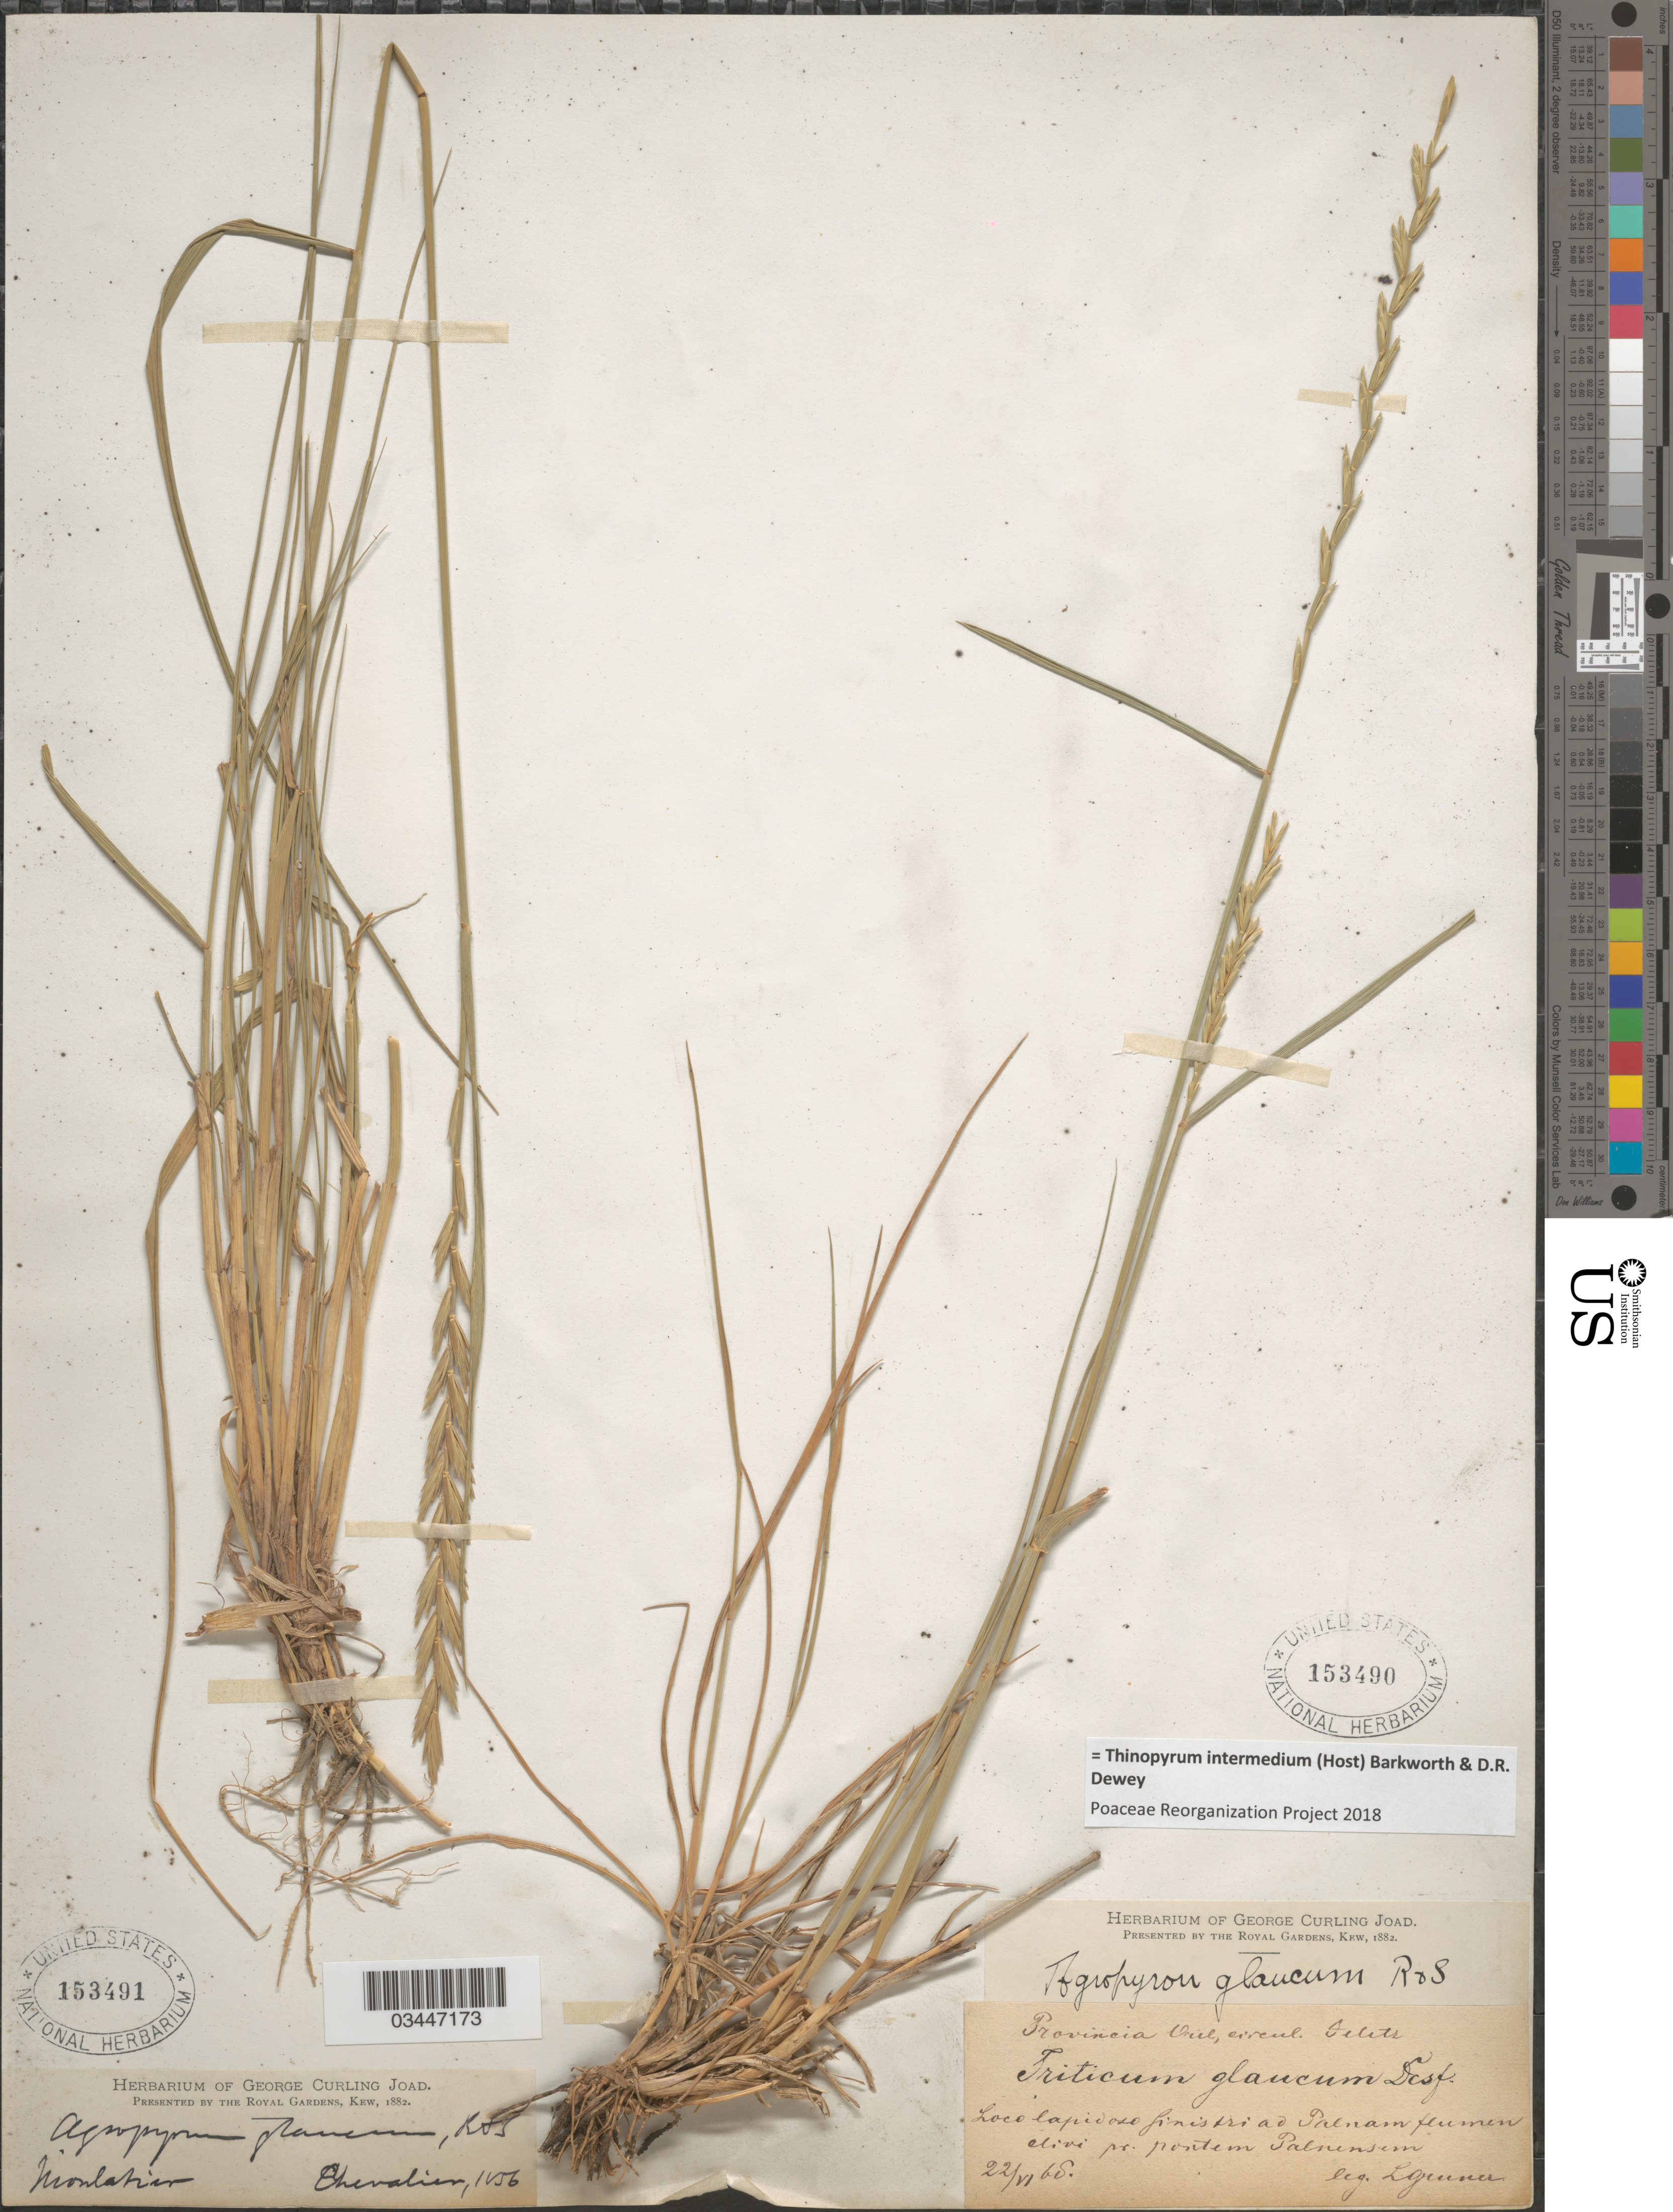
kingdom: Plantae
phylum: Tracheophyta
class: Liliopsida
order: Poales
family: Poaceae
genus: Thinopyrum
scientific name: Thinopyrum intermedium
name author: (Host) Barkworth & Dewey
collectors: L. F. Gruner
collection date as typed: Transcribed d/m/y: 22/6/68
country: Russian Federation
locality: Provincia Oril, circul. Feletr. Loco lapidoso finistri ad Palnam flumen clivi pr. Pontem Palnensem.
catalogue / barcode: US 153490